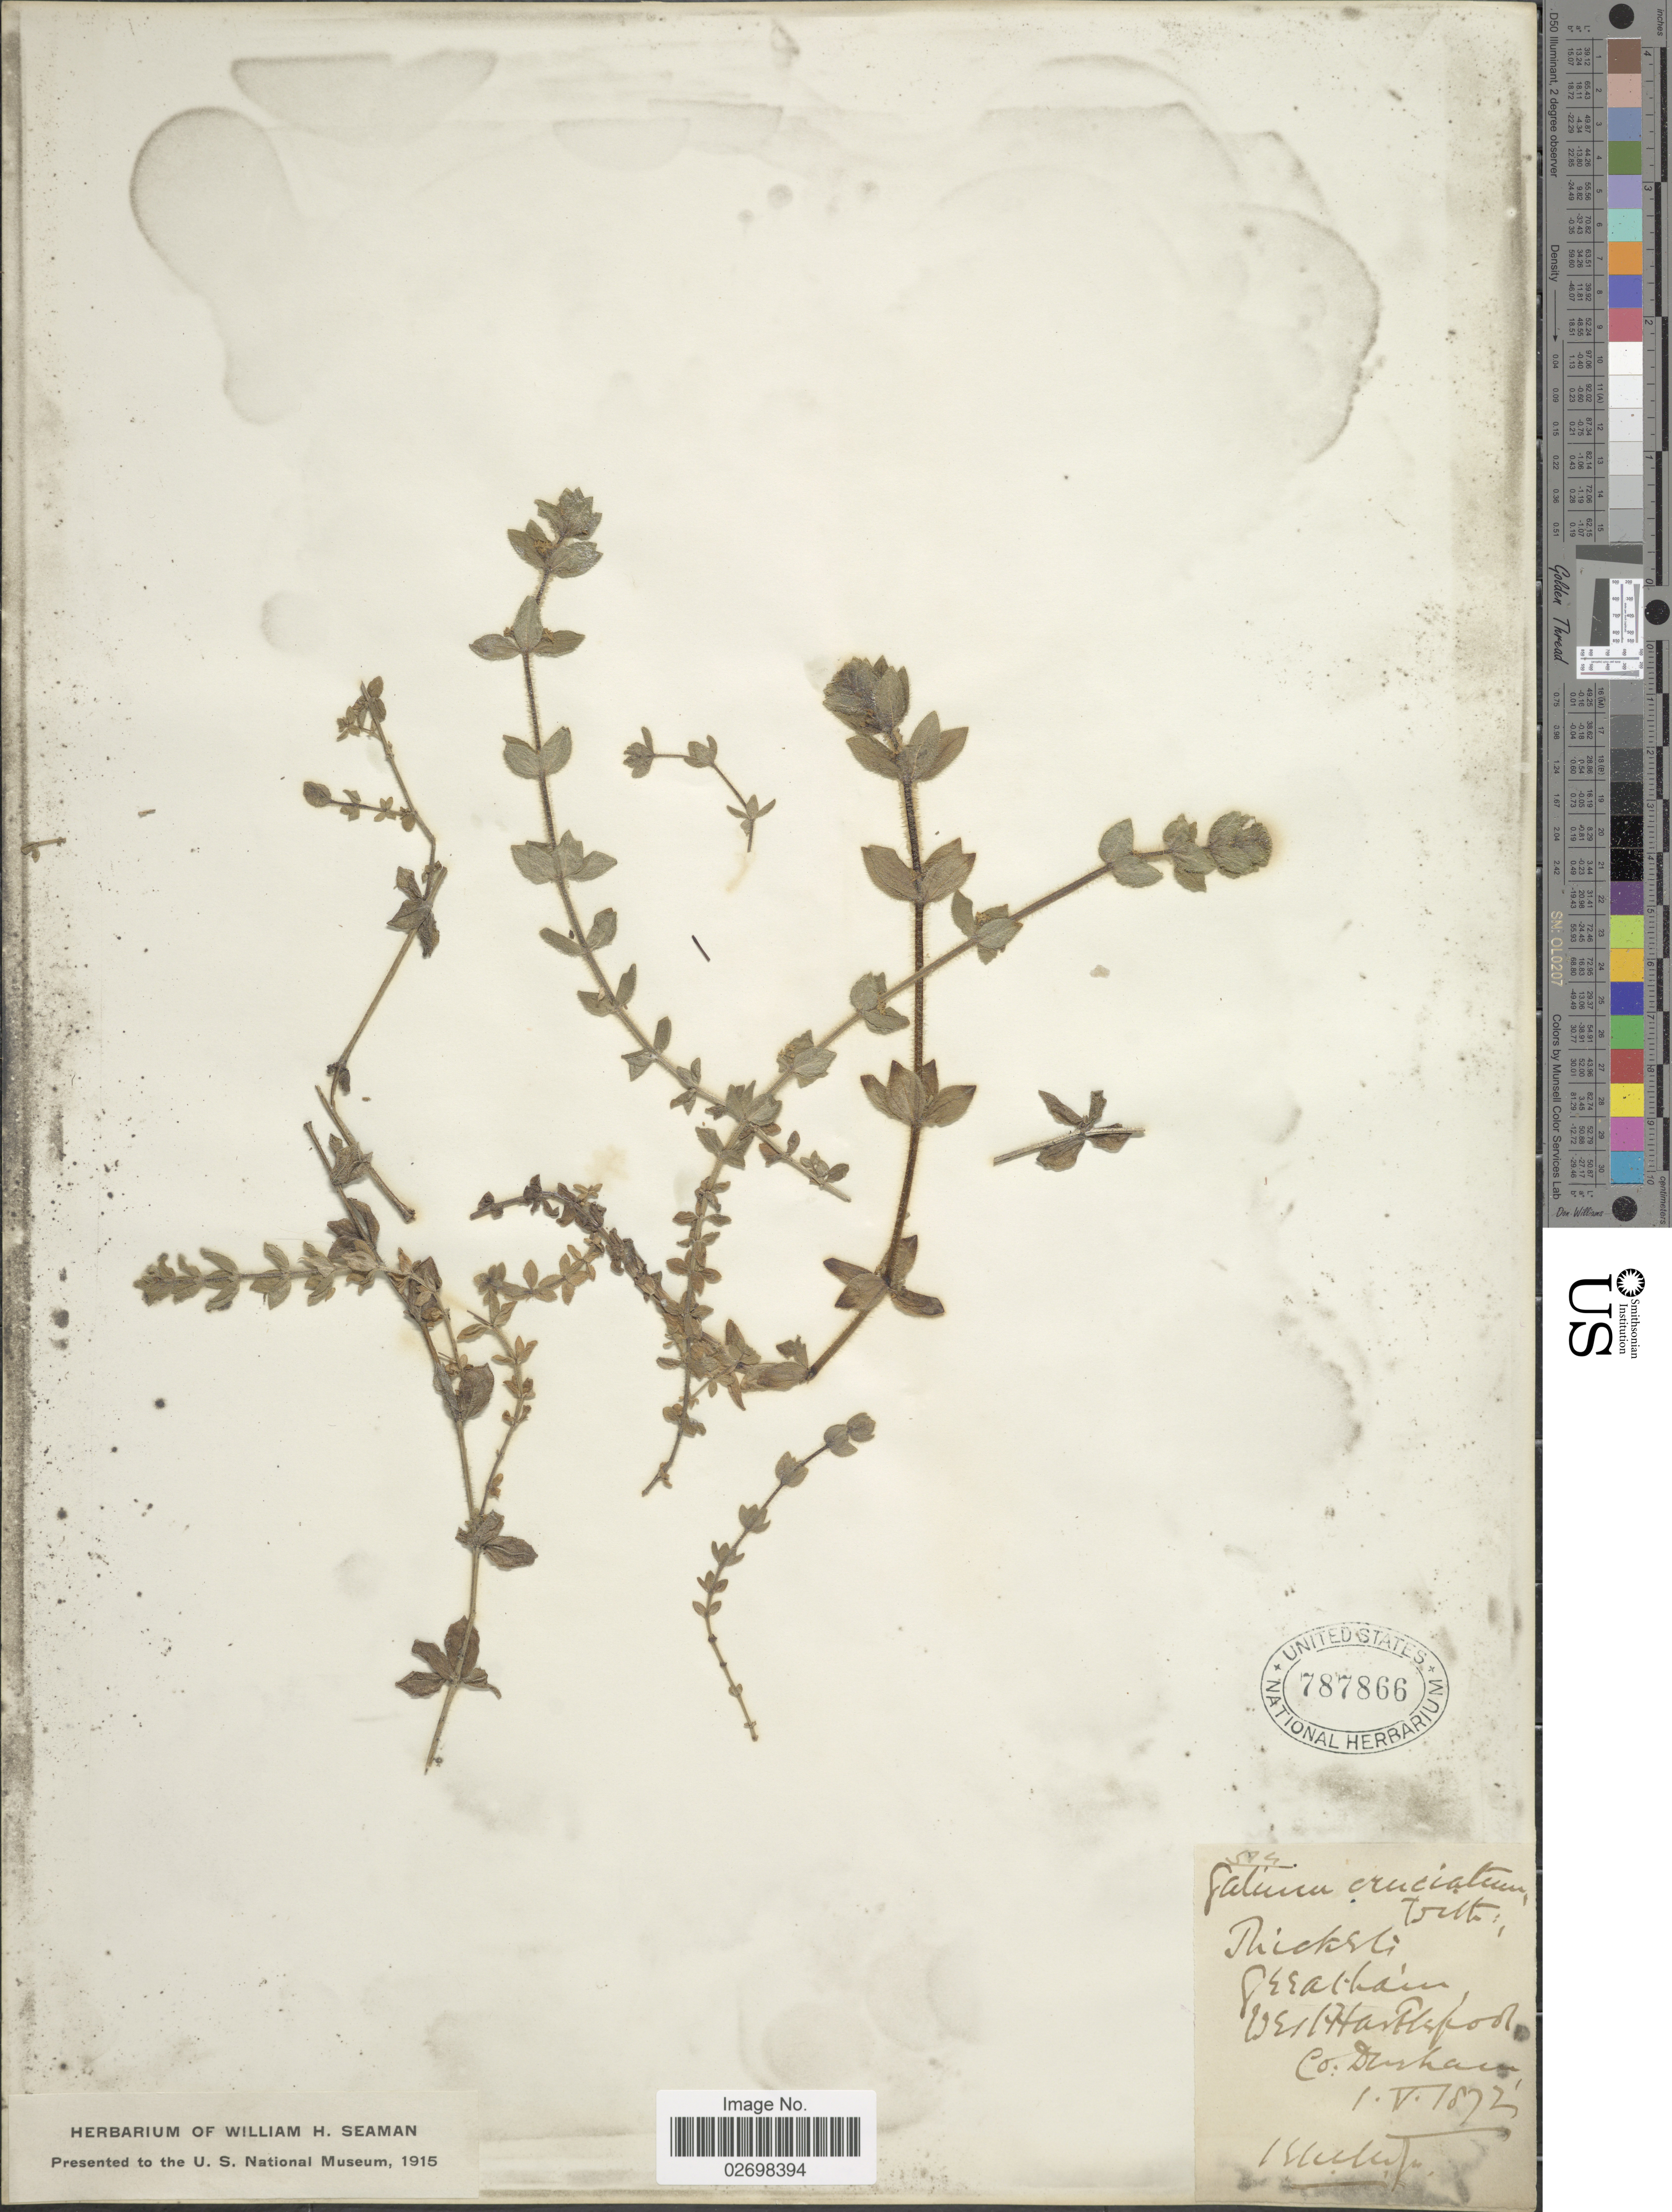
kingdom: Plantae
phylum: Tracheophyta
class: Magnoliopsida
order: Gentianales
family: Rubiaceae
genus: Galium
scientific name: Galium sp.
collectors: B.M.M. Jr.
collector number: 514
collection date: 1872-05-01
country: United Kingdom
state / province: England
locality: Thicket, Greatham, West Hartlepool, Co. Durham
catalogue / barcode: US 787866